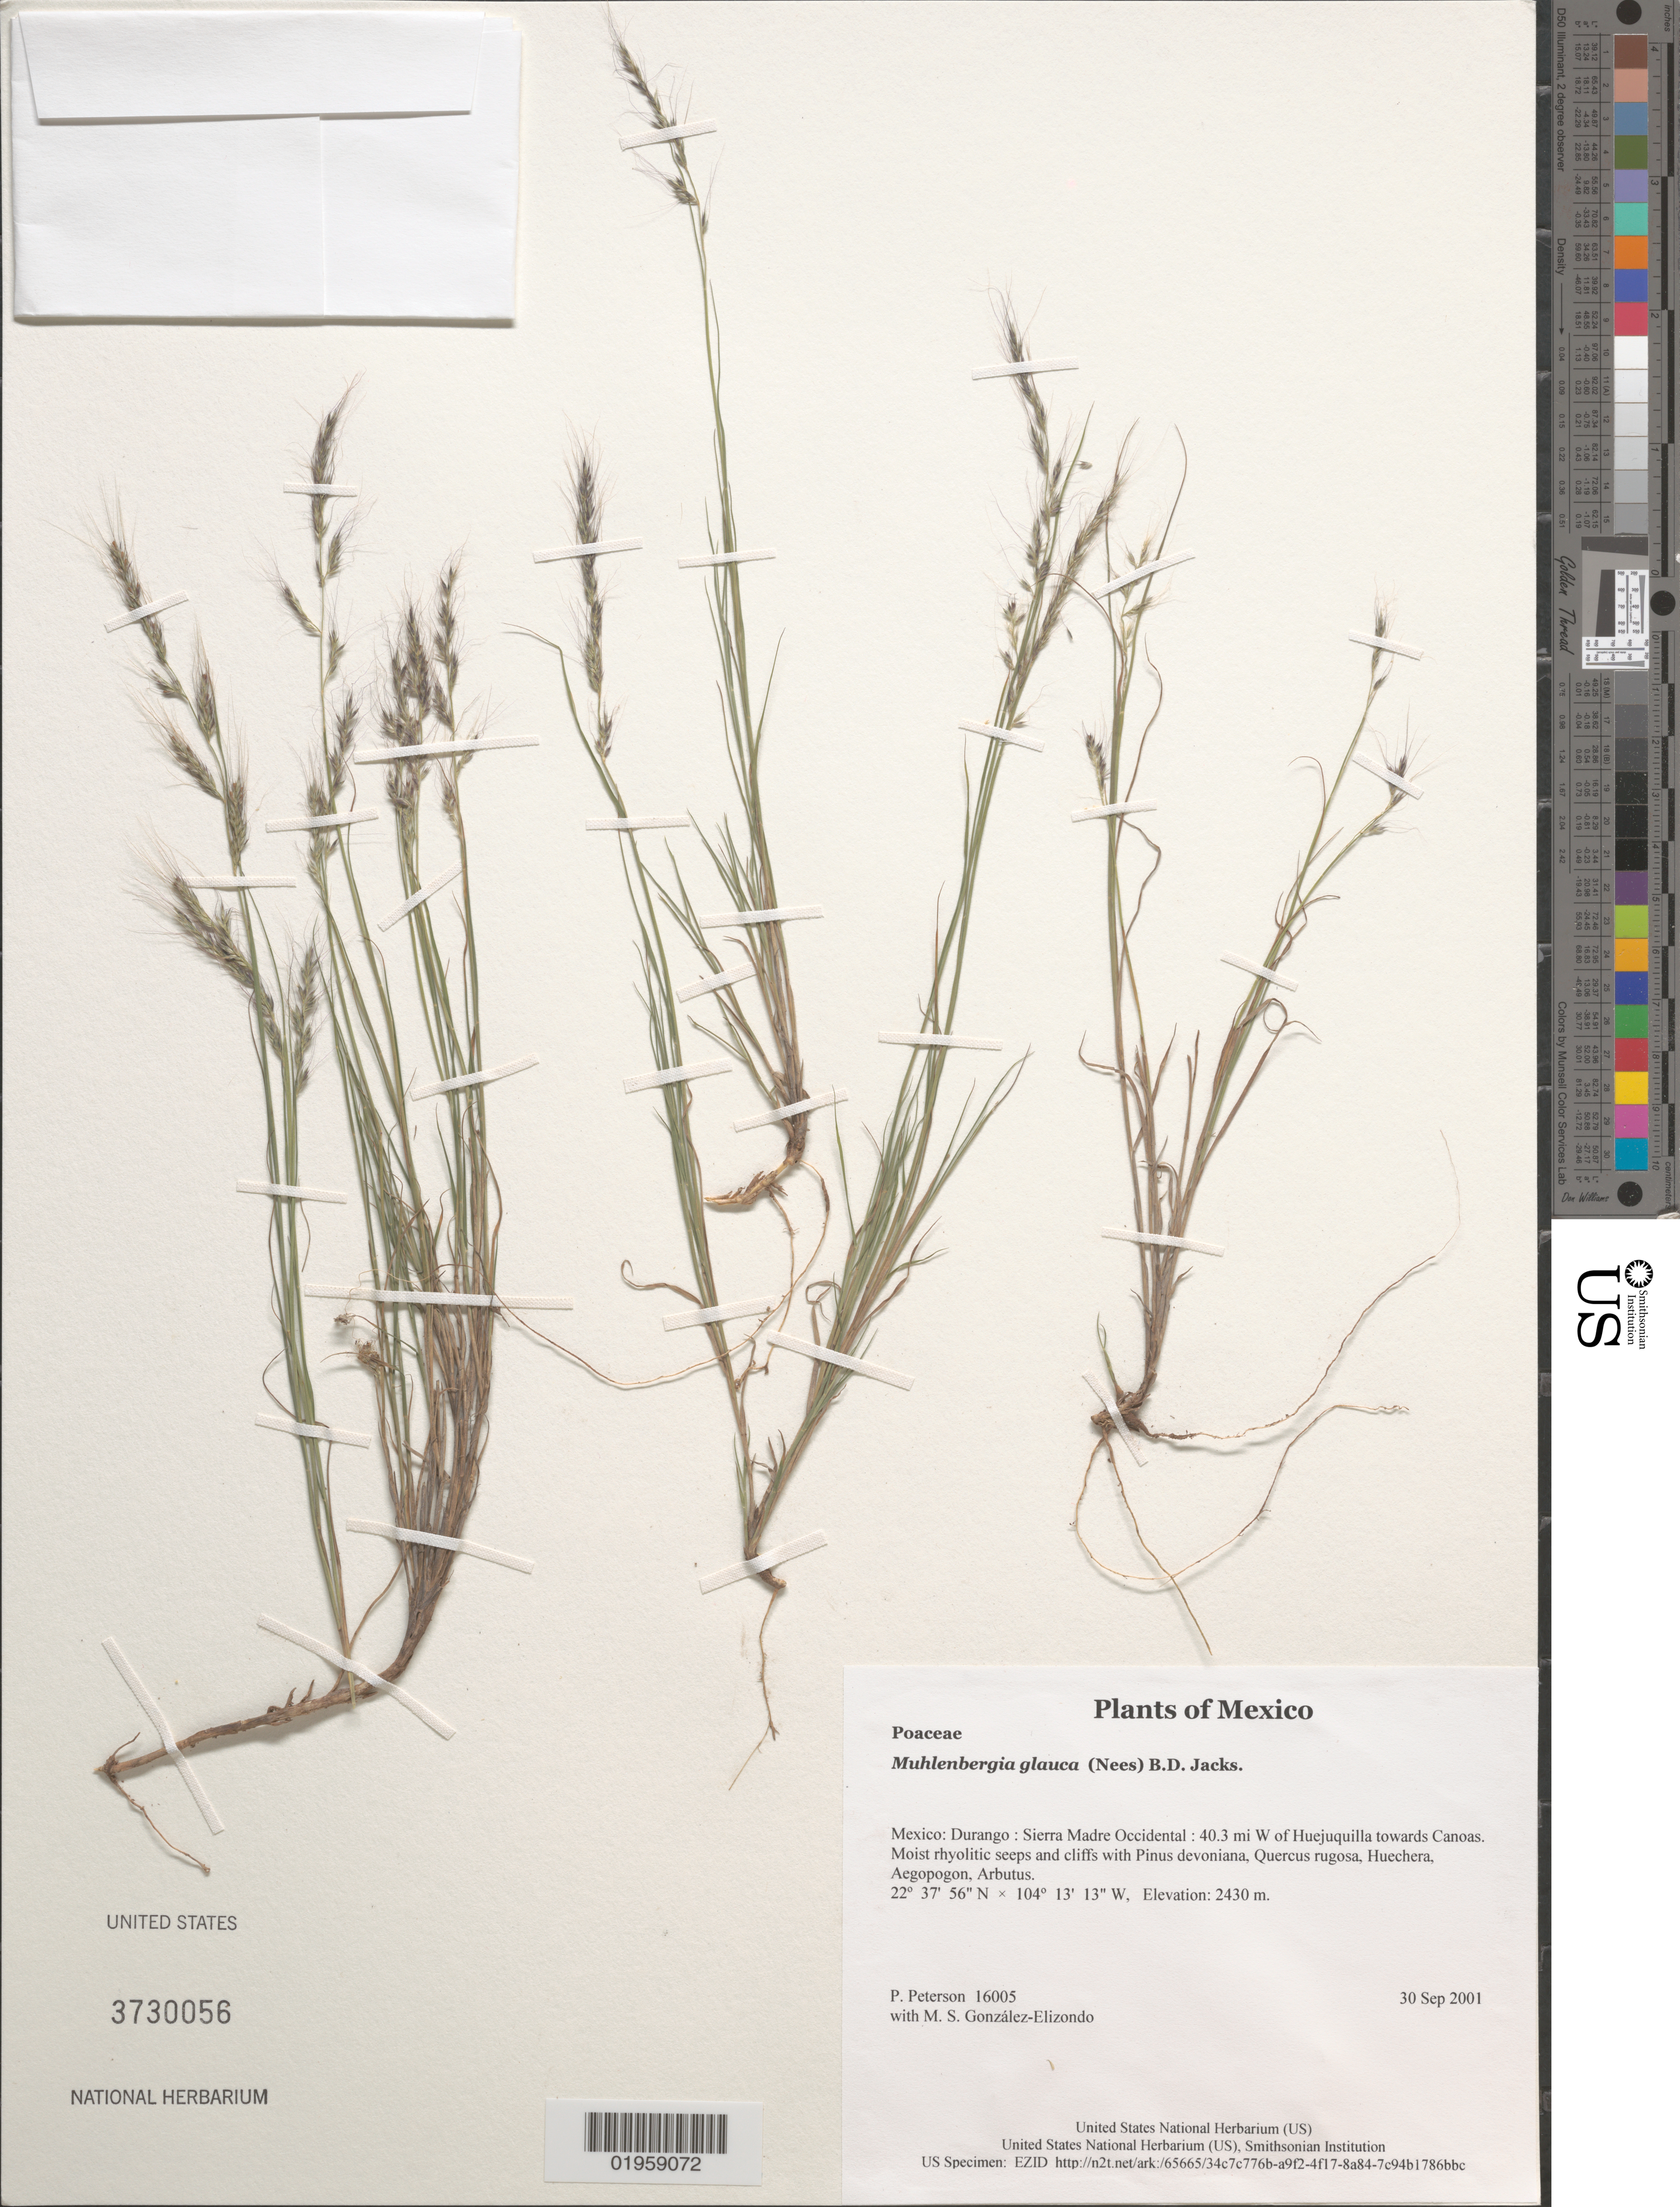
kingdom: Plantae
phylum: Tracheophyta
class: Liliopsida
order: Poales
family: Poaceae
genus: Muhlenbergia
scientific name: Muhlenbergia glauca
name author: (Nees) Mez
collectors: P. M. Peterson & M. S. González-Elizondo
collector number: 16005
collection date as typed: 30 Sep 2001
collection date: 2001-09-30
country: Mexico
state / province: Durango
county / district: Sierra Madre Occidental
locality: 40.3 mi W of Huejuquilla towards Canoas. Moist rhyolitic seeps and cliffs with Pinus devoniana, Quercus rugosa, Huechera, Aegopogon, Arbutus.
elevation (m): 2430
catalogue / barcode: US 3730056